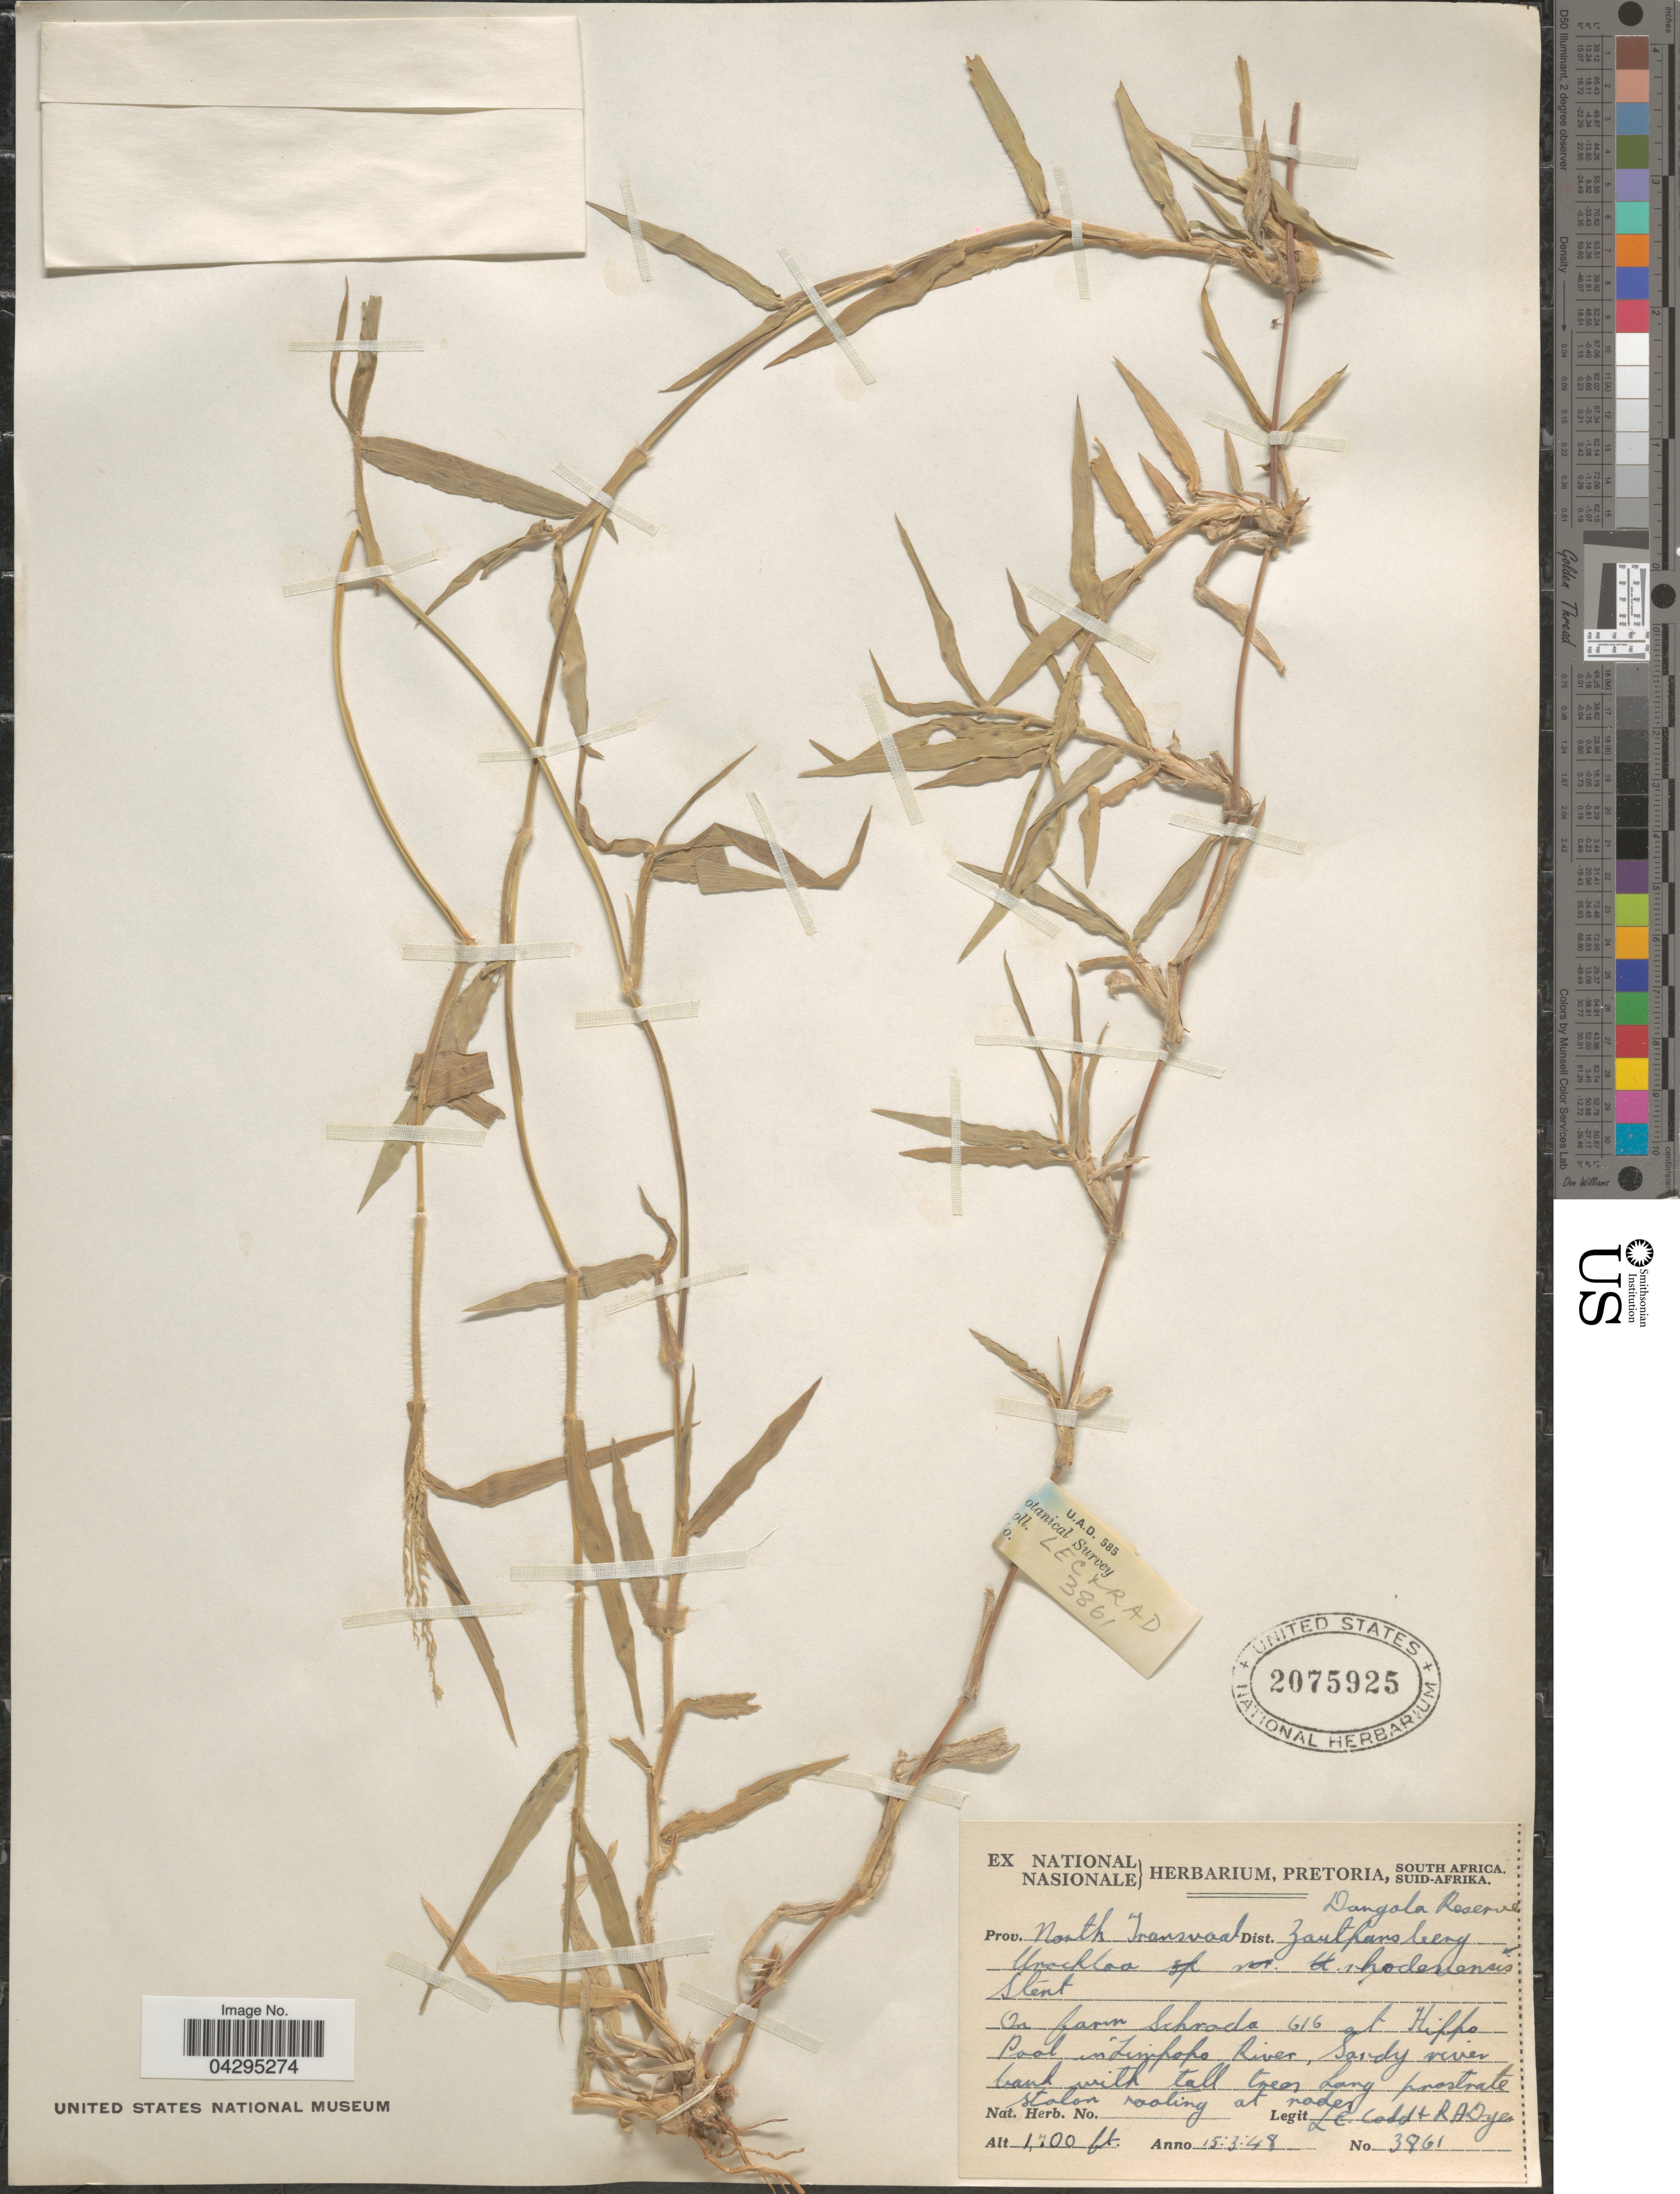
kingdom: Plantae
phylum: Tracheophyta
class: Liliopsida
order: Poales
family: Poaceae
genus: Urochloa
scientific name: Urochloa sp.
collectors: L. Codd & R. A. Dyer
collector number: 3861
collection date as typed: Transcribed d/m/y: 15/3/48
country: South Africa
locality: Prov. North Transvaal. Dist. Zoutpansberg. On farm Schroda 616 at Hippo Pool in Zimpopo River.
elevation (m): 366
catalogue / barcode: US 2075925